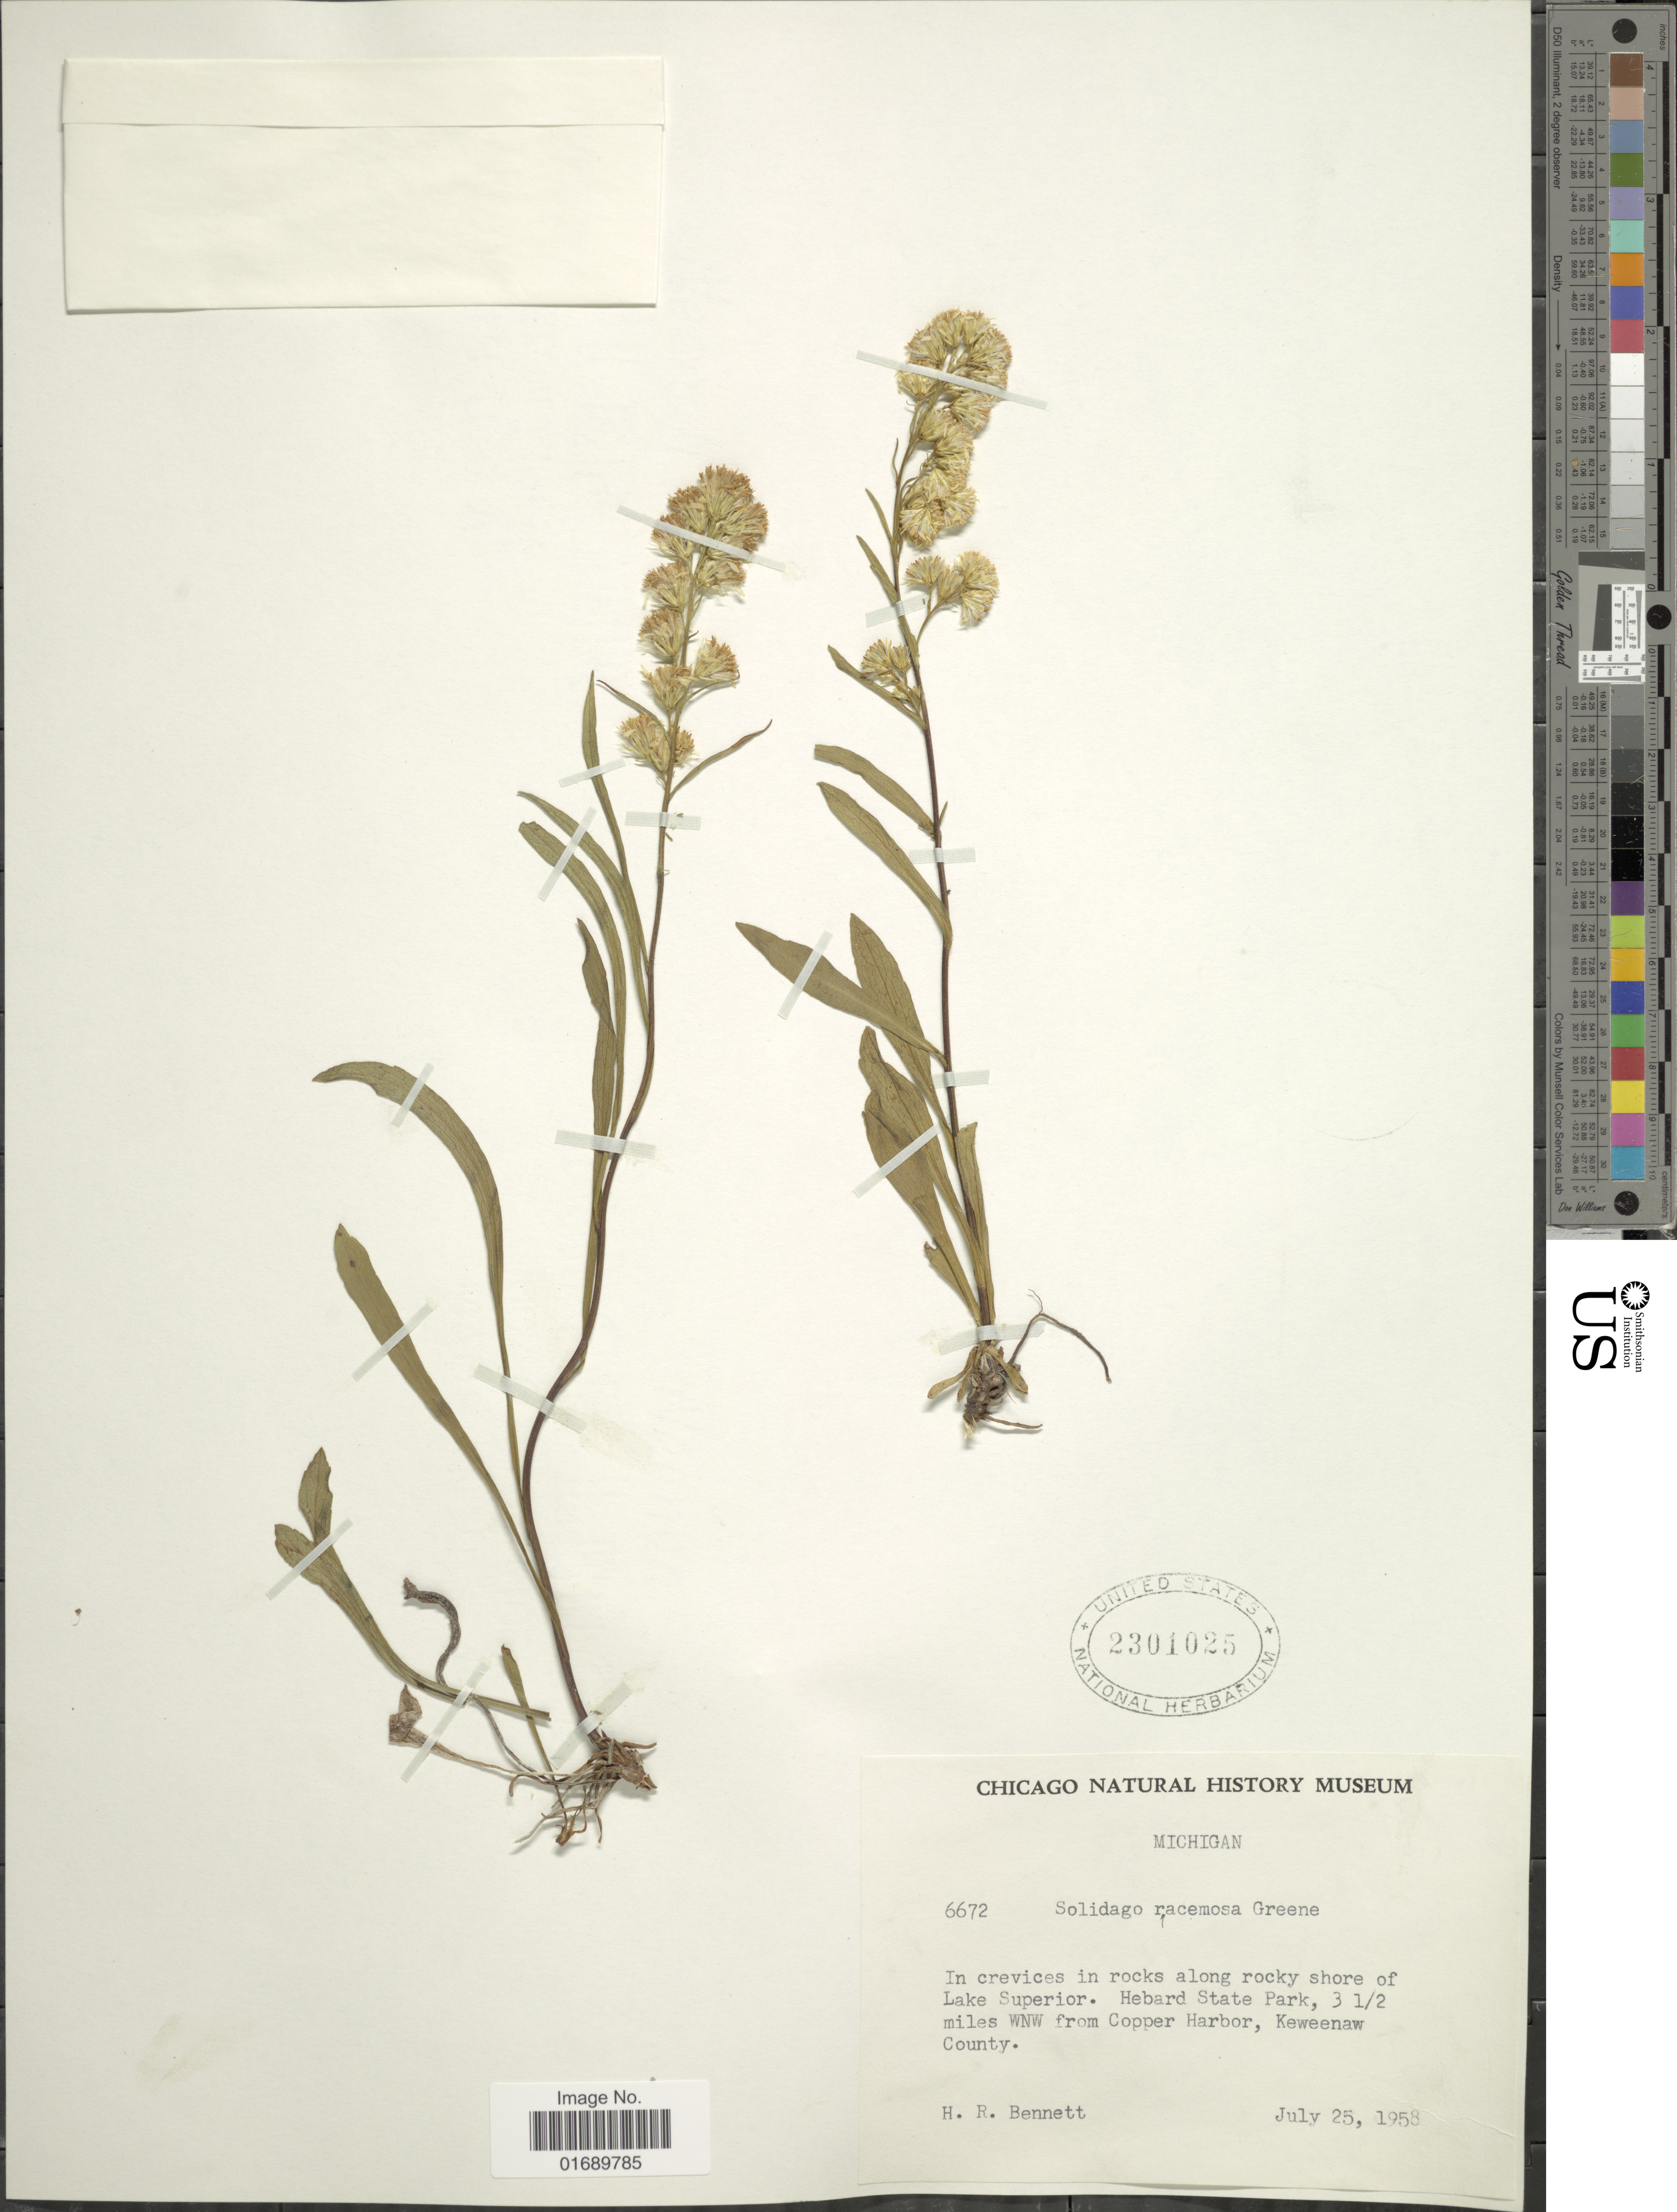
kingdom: Plantae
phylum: Tracheophyta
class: Magnoliopsida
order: Asterales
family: Asteraceae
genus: Solidago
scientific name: Solidago racemosa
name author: Greene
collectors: H. R. Bennett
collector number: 6672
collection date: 1958-07-25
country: United States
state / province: Michigan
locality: In crevices in rocks along rocky shore of Lake Superior. Hebard State Park, 301/2 miles WNW from Copper Harbor, Keweenaw County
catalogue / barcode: US 2301025